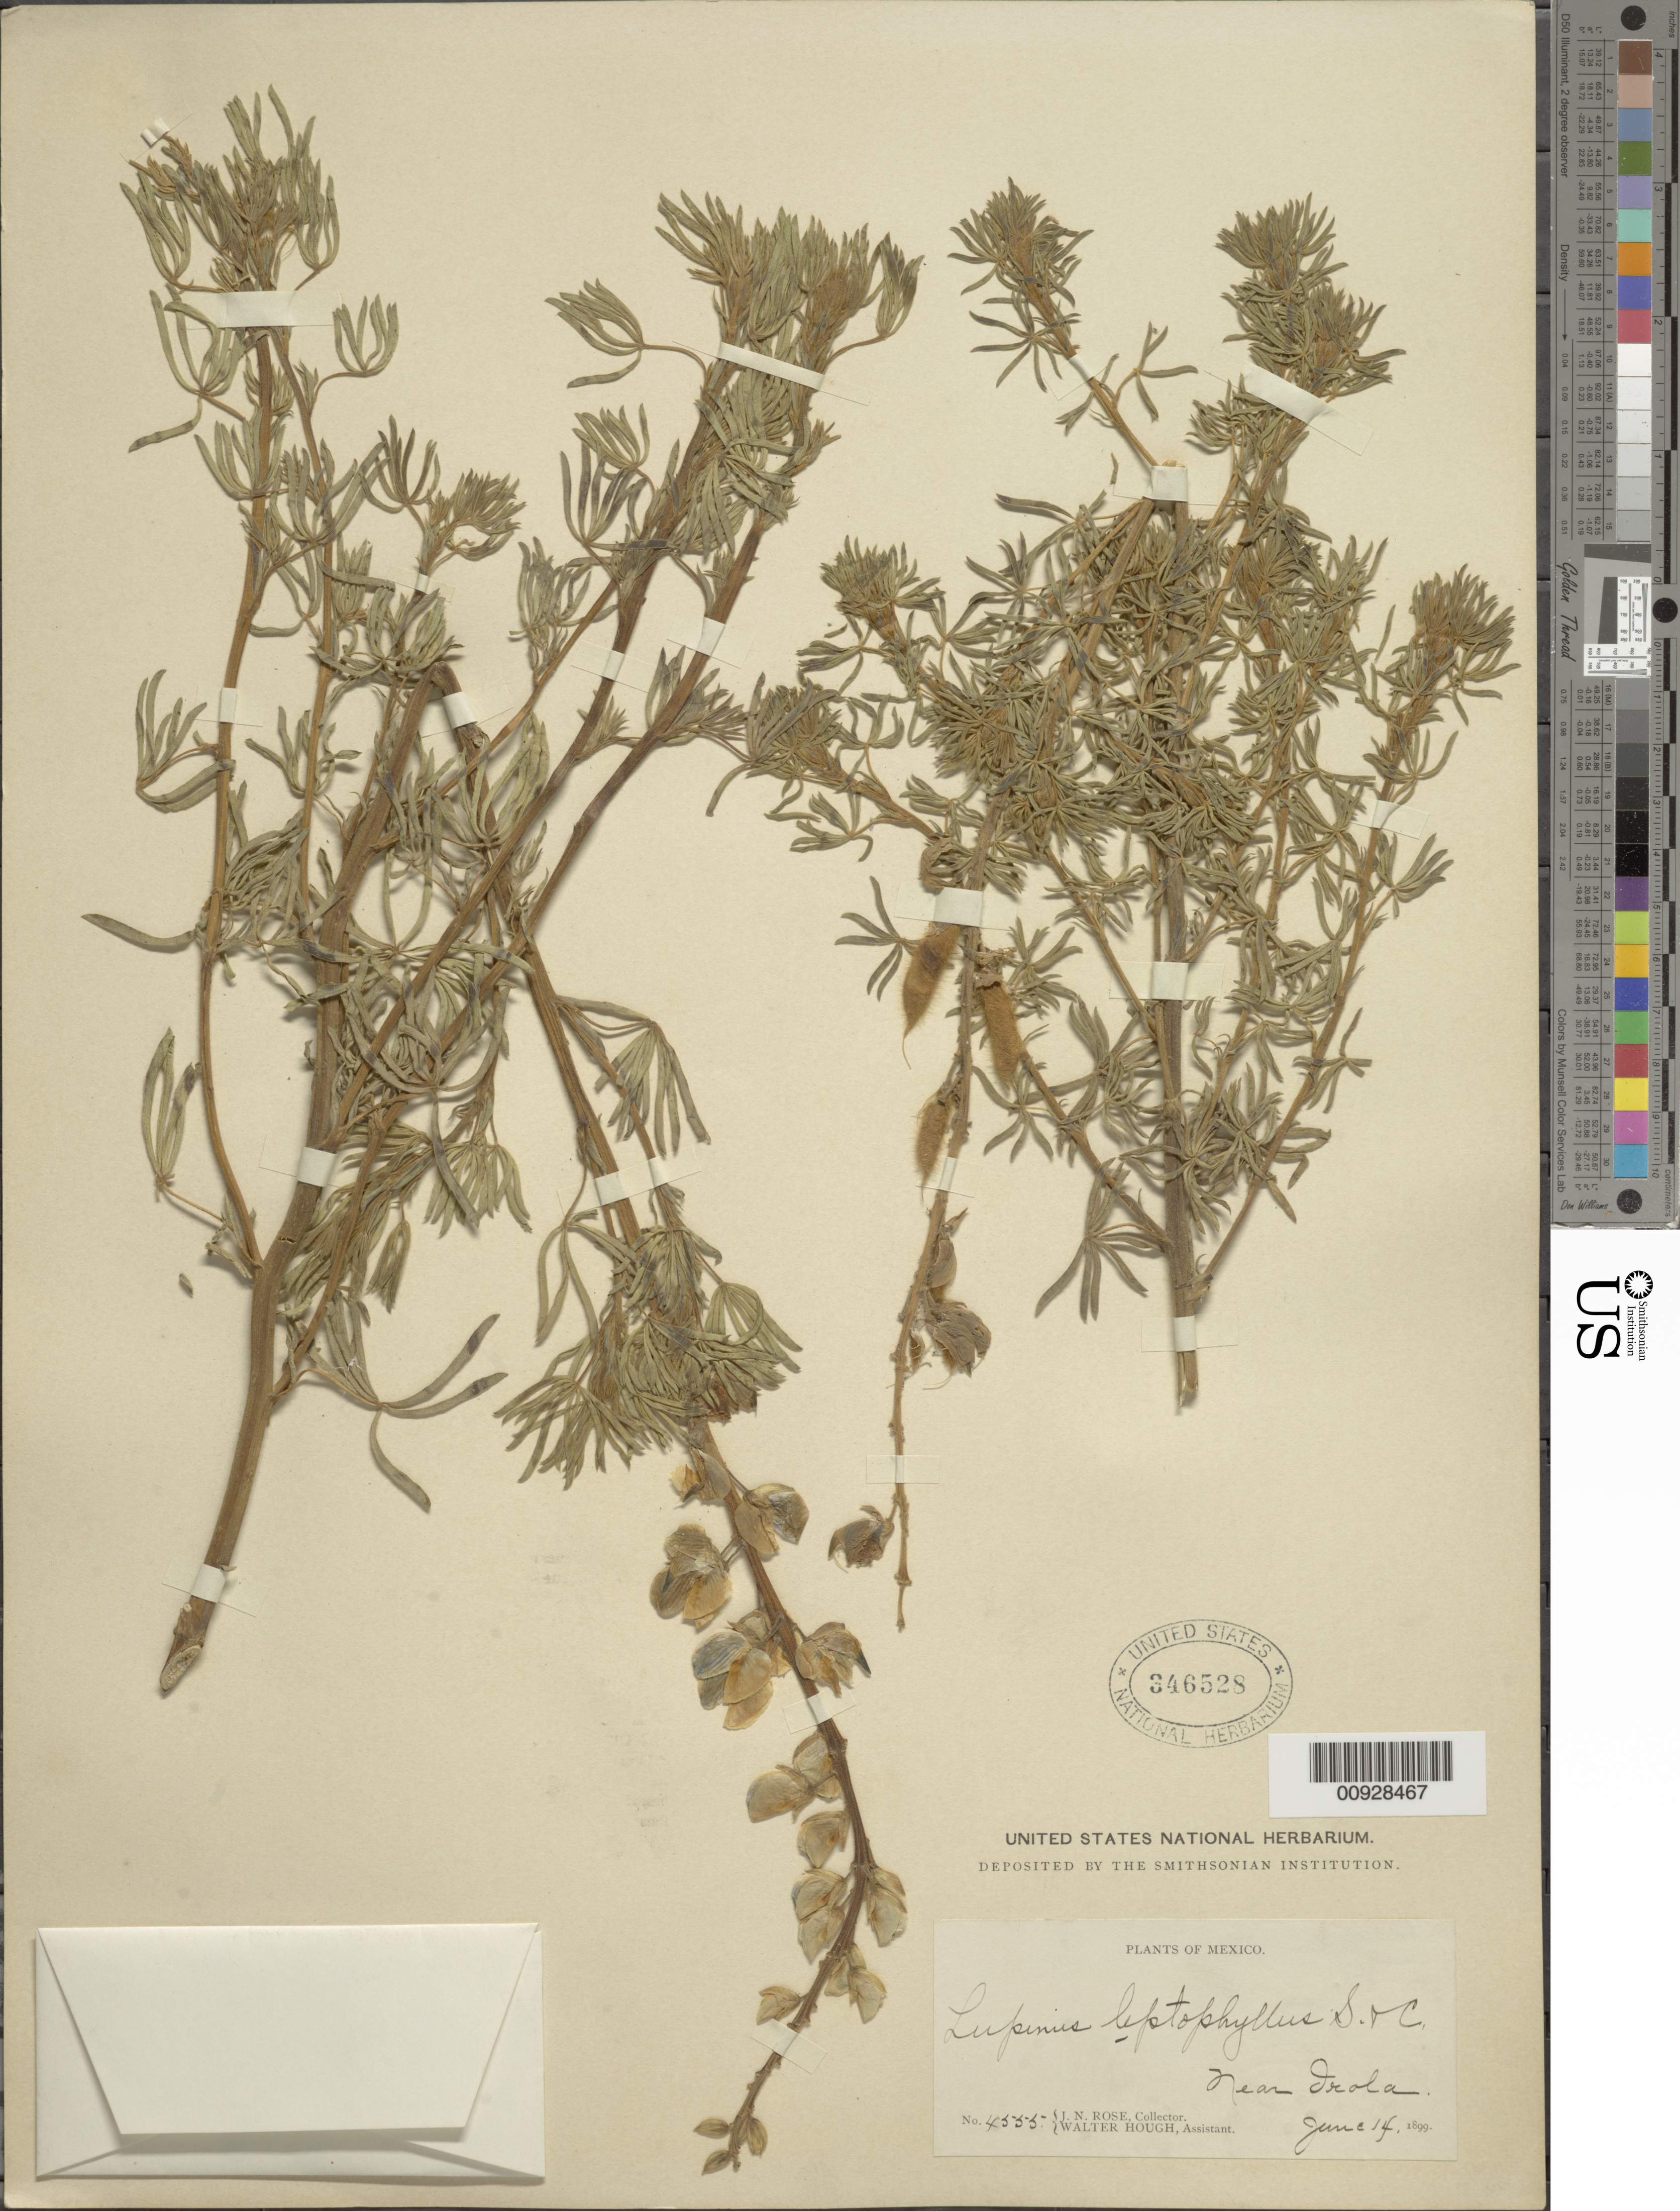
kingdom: Plantae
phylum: Tracheophyta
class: Magnoliopsida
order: Fabales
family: Fabaceae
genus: Lupinus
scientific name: Lupinus leptophyllus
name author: Cham. & Schltdl.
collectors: J. N. Rose & W. Hough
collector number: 4555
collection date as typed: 14 Jun 1899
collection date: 1899-06-14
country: Mexico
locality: Near Orola.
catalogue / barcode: US 346528